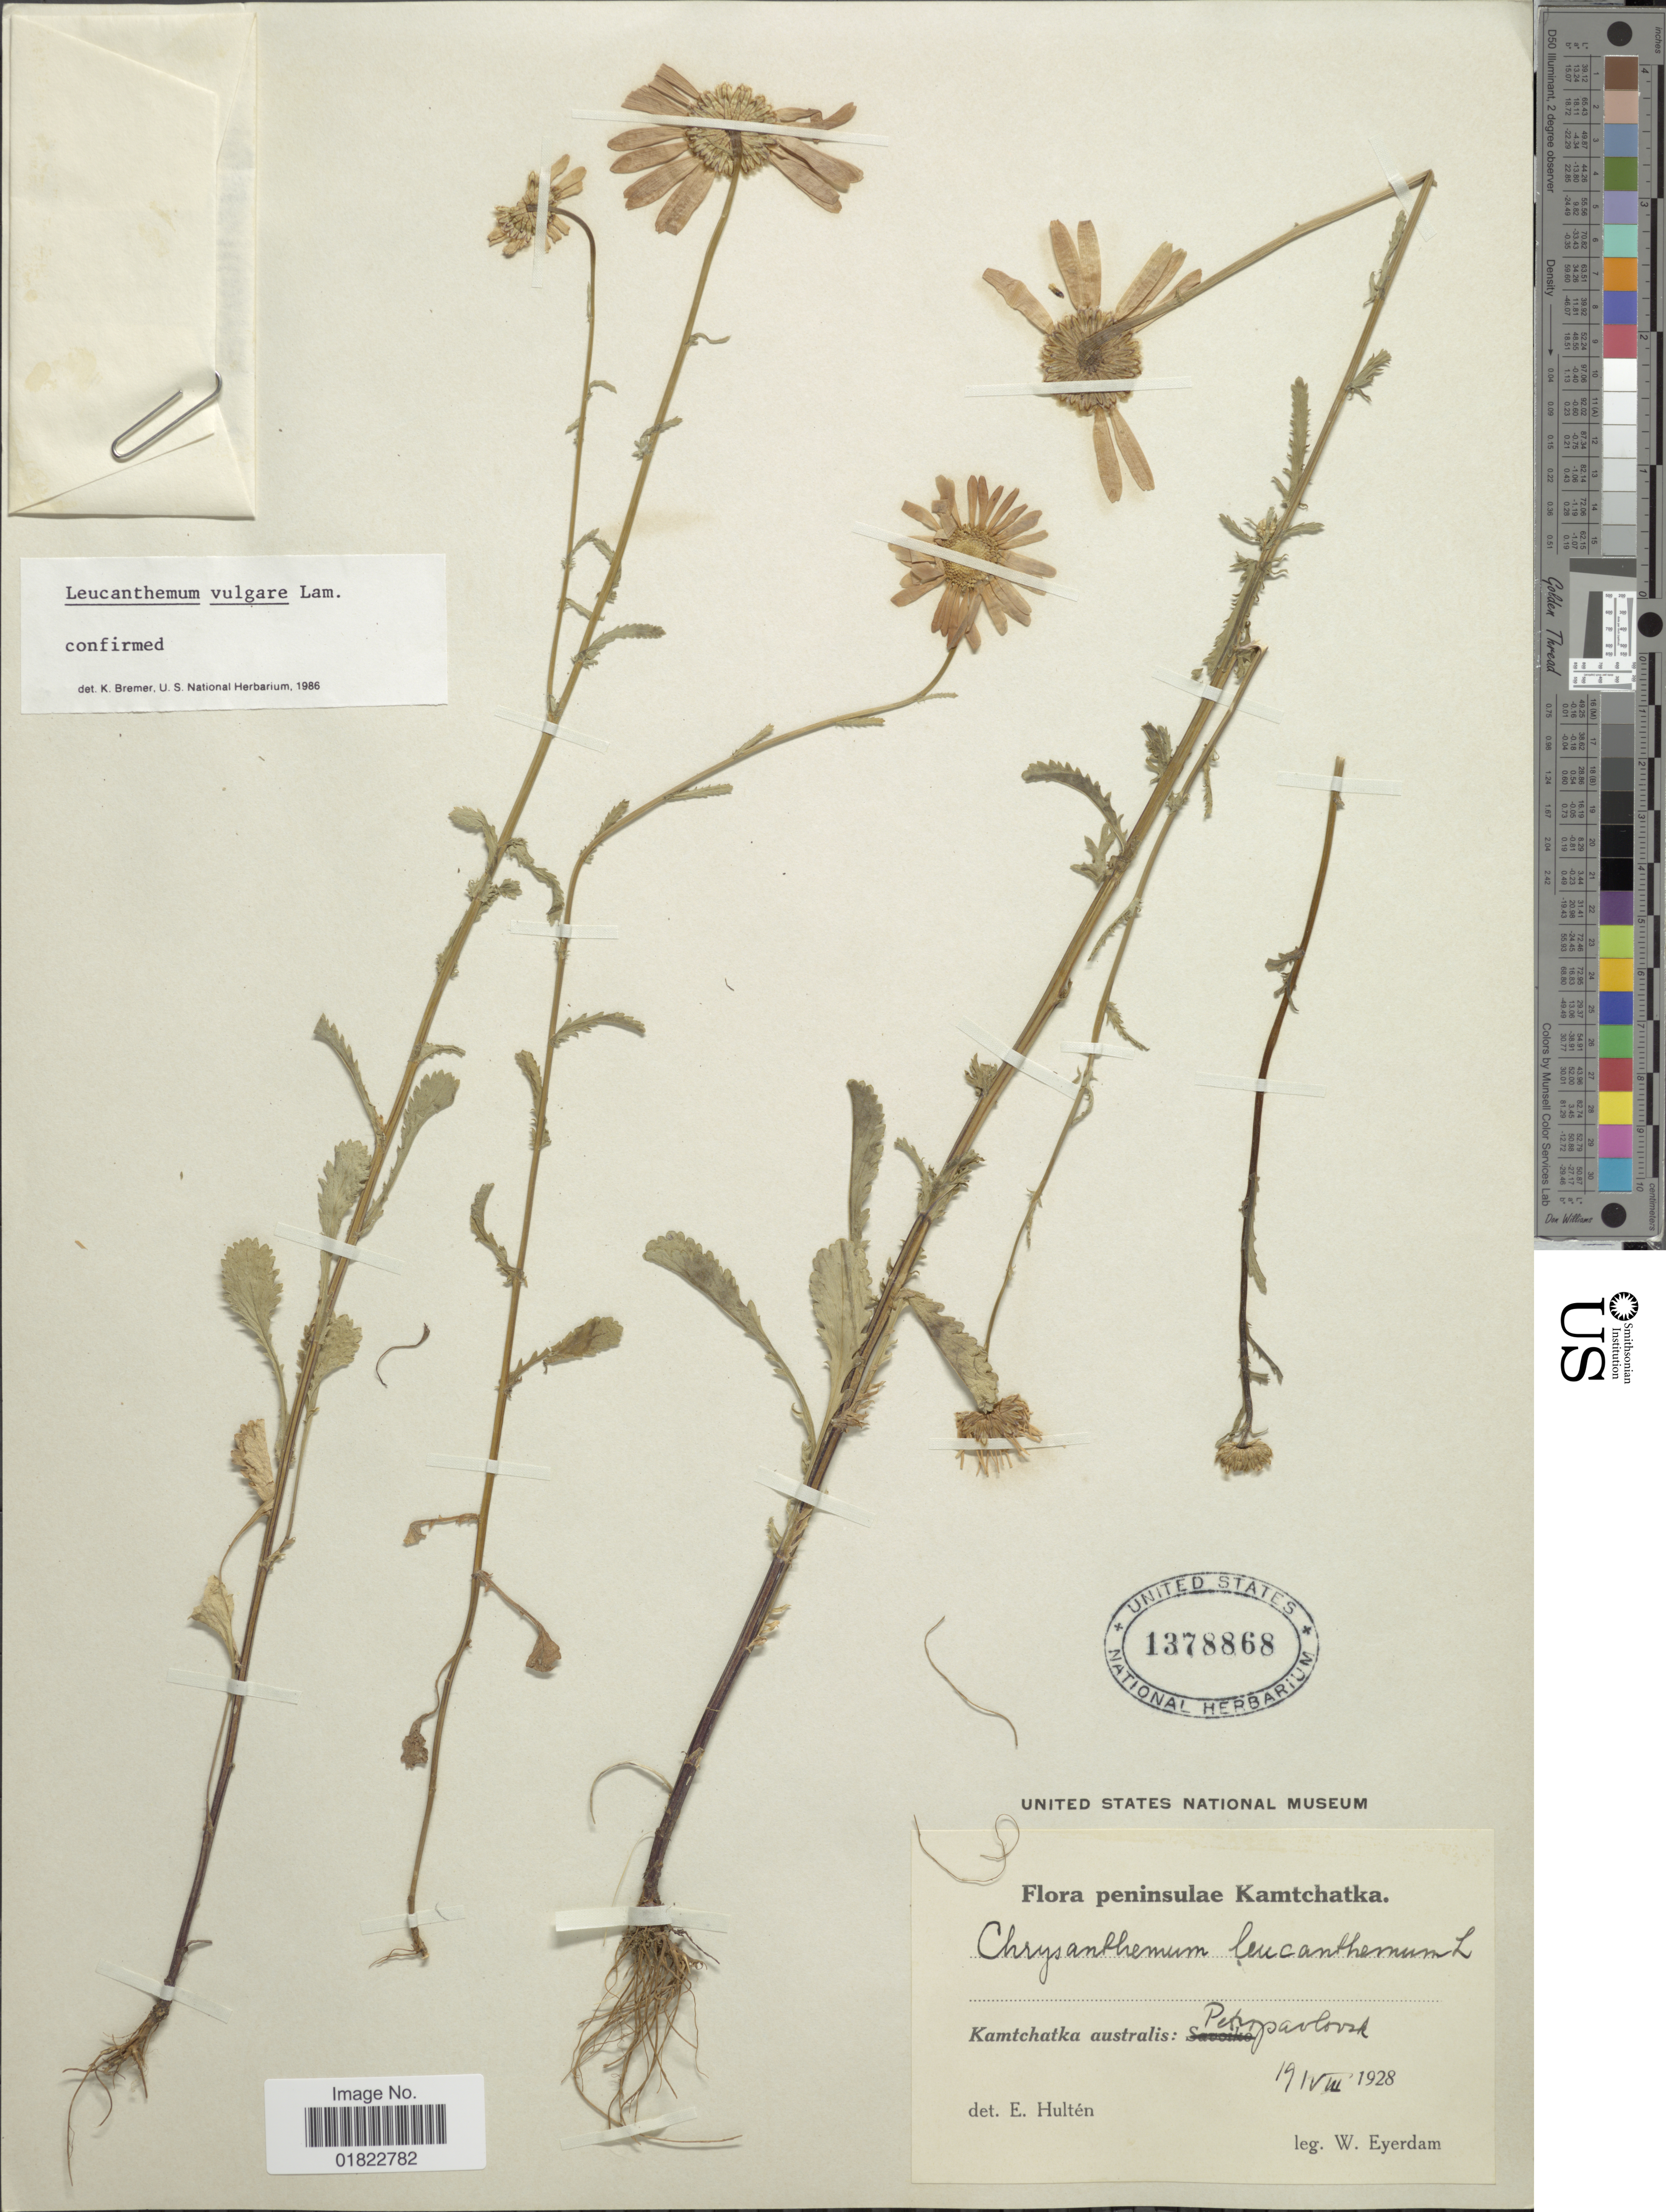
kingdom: Plantae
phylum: Tracheophyta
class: Magnoliopsida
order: Asterales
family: Asteraceae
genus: Leucanthemum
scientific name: Leucanthemum vulgare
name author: Lam.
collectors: W. J. Eyerdam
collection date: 1928-08-19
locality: Kamtchatka australis: Petropaoland [interpreted]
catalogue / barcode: US 1378868